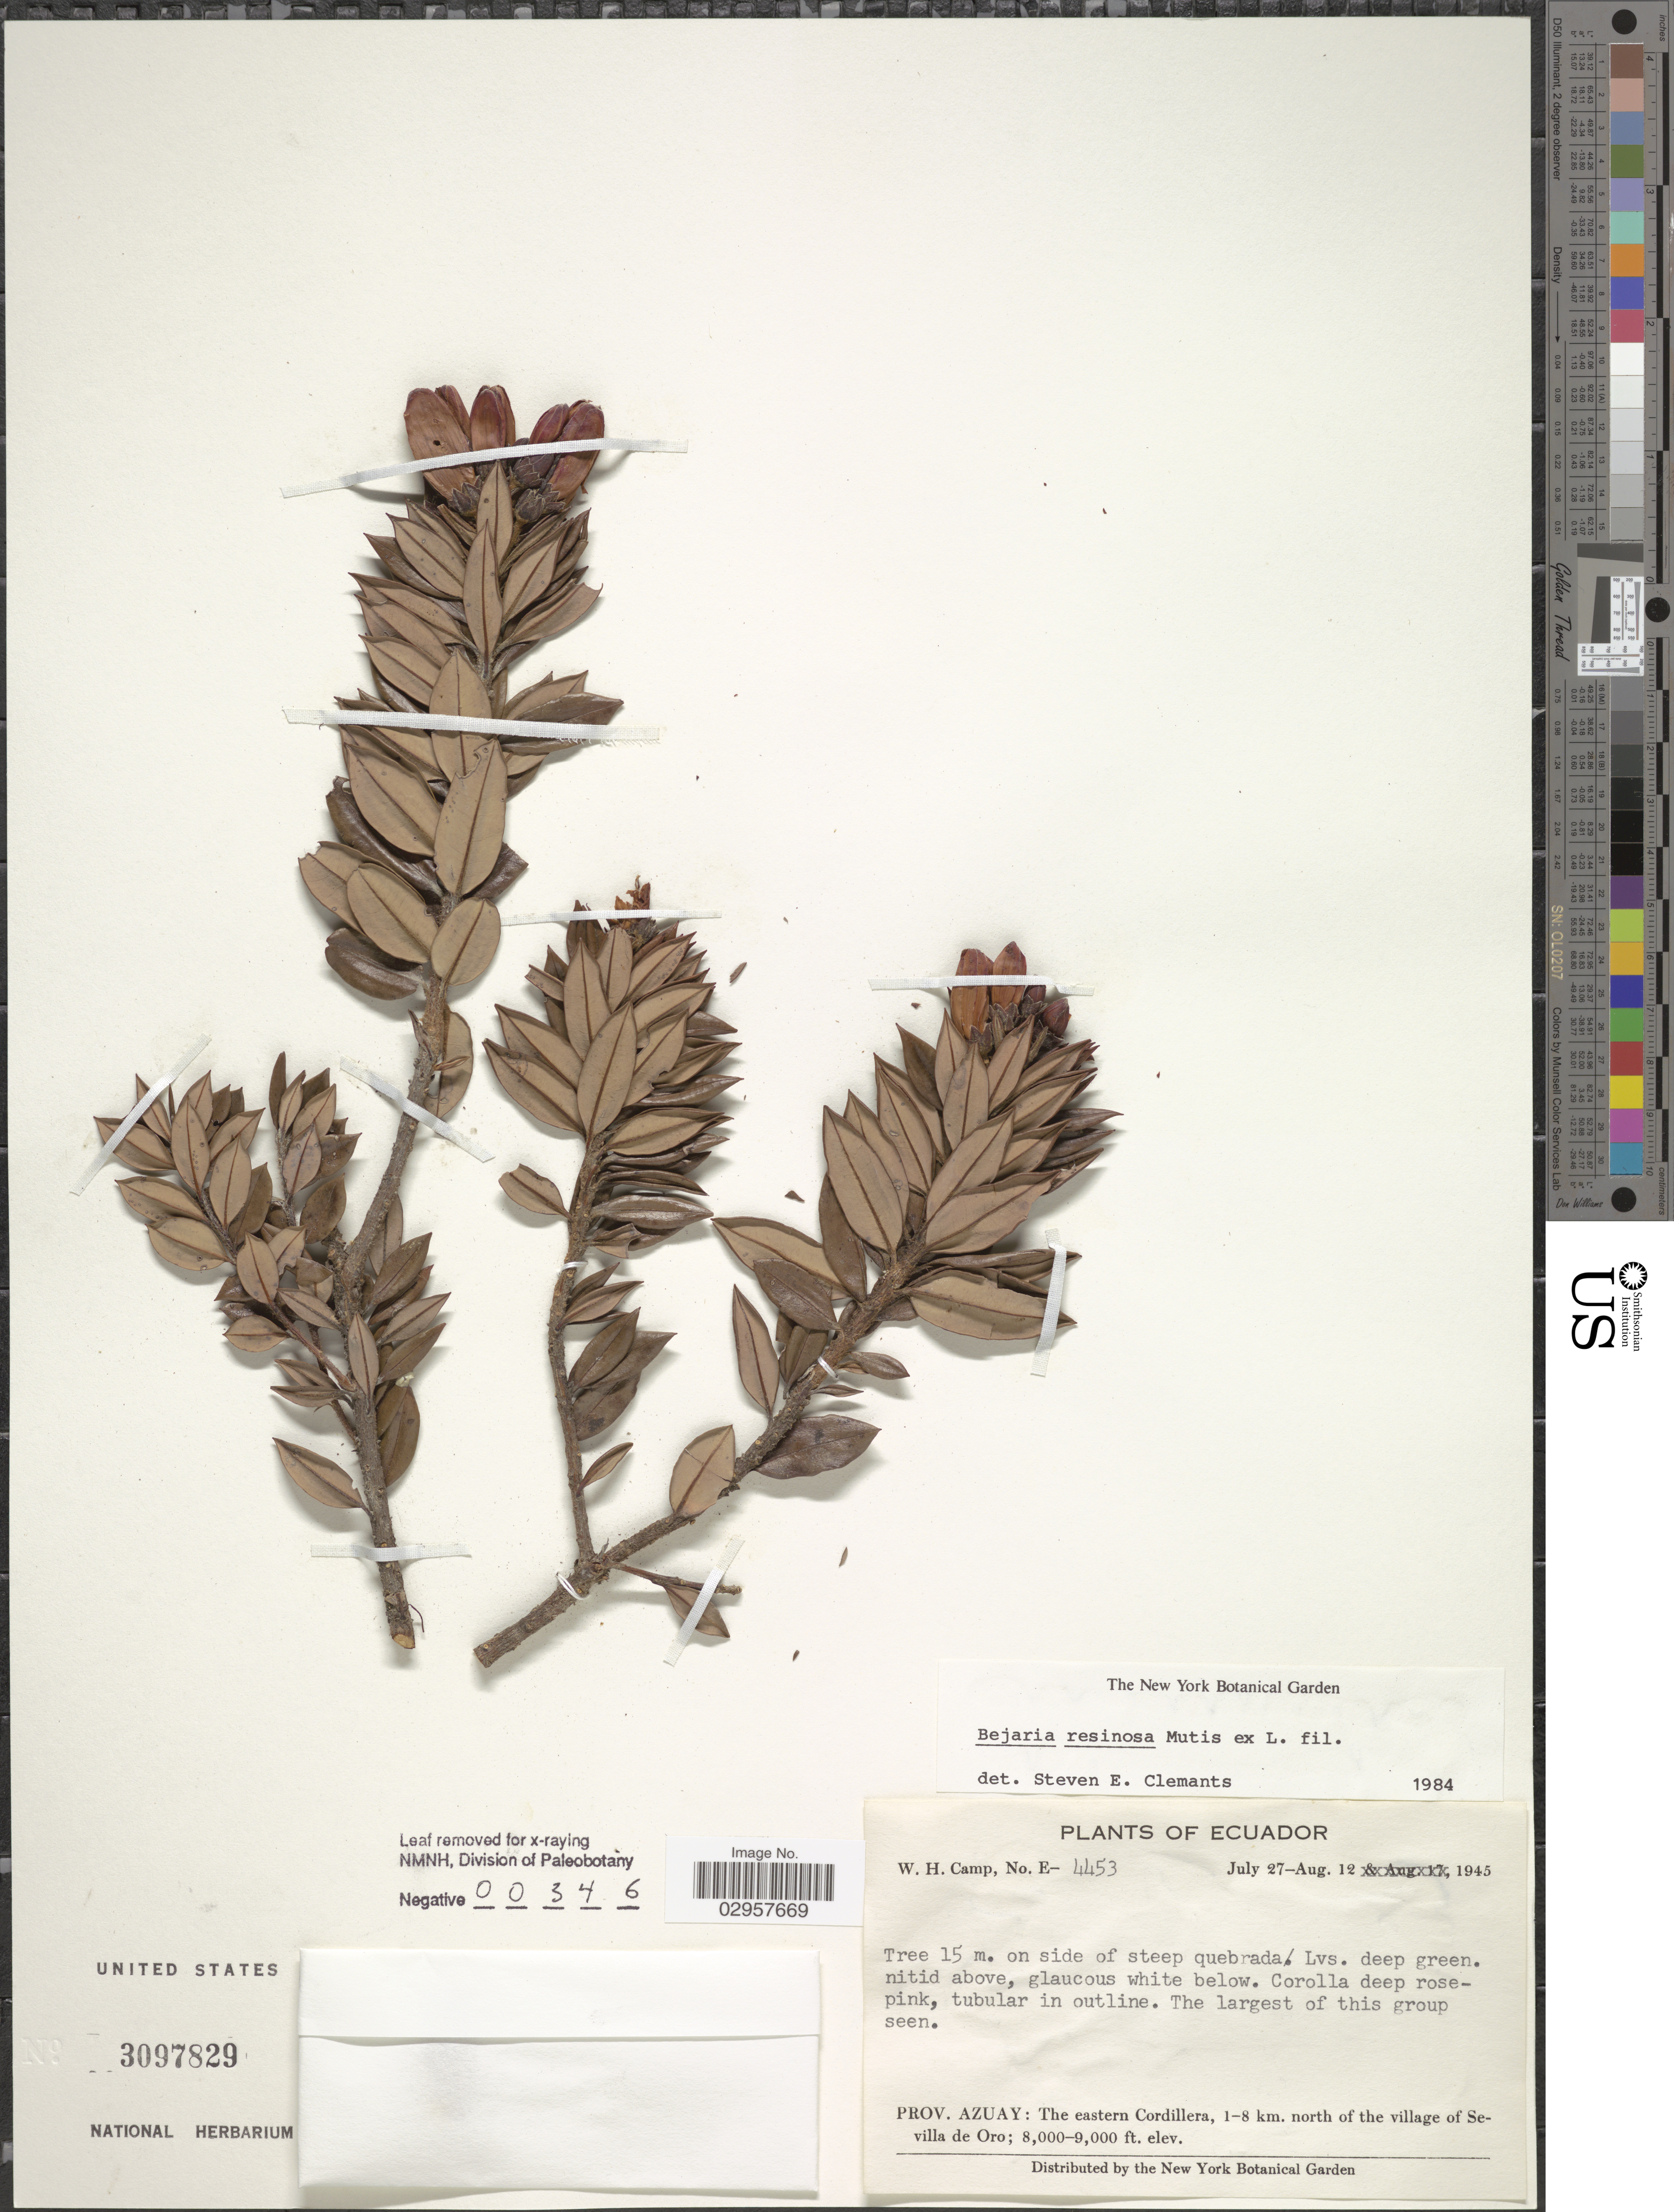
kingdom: Plantae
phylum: Tracheophyta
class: Magnoliopsida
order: Ericales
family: Ericaceae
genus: Befaria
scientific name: Befaria resinosa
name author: Mutis ex L. f.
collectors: W. H. Camp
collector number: E-4453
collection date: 1945-07-27/1945-08-12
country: Ecuador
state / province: Azuay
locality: The eastern Cordillera, 1-8 km. north of the village of Sevilla de Oro.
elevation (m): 2438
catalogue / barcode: US 3097829